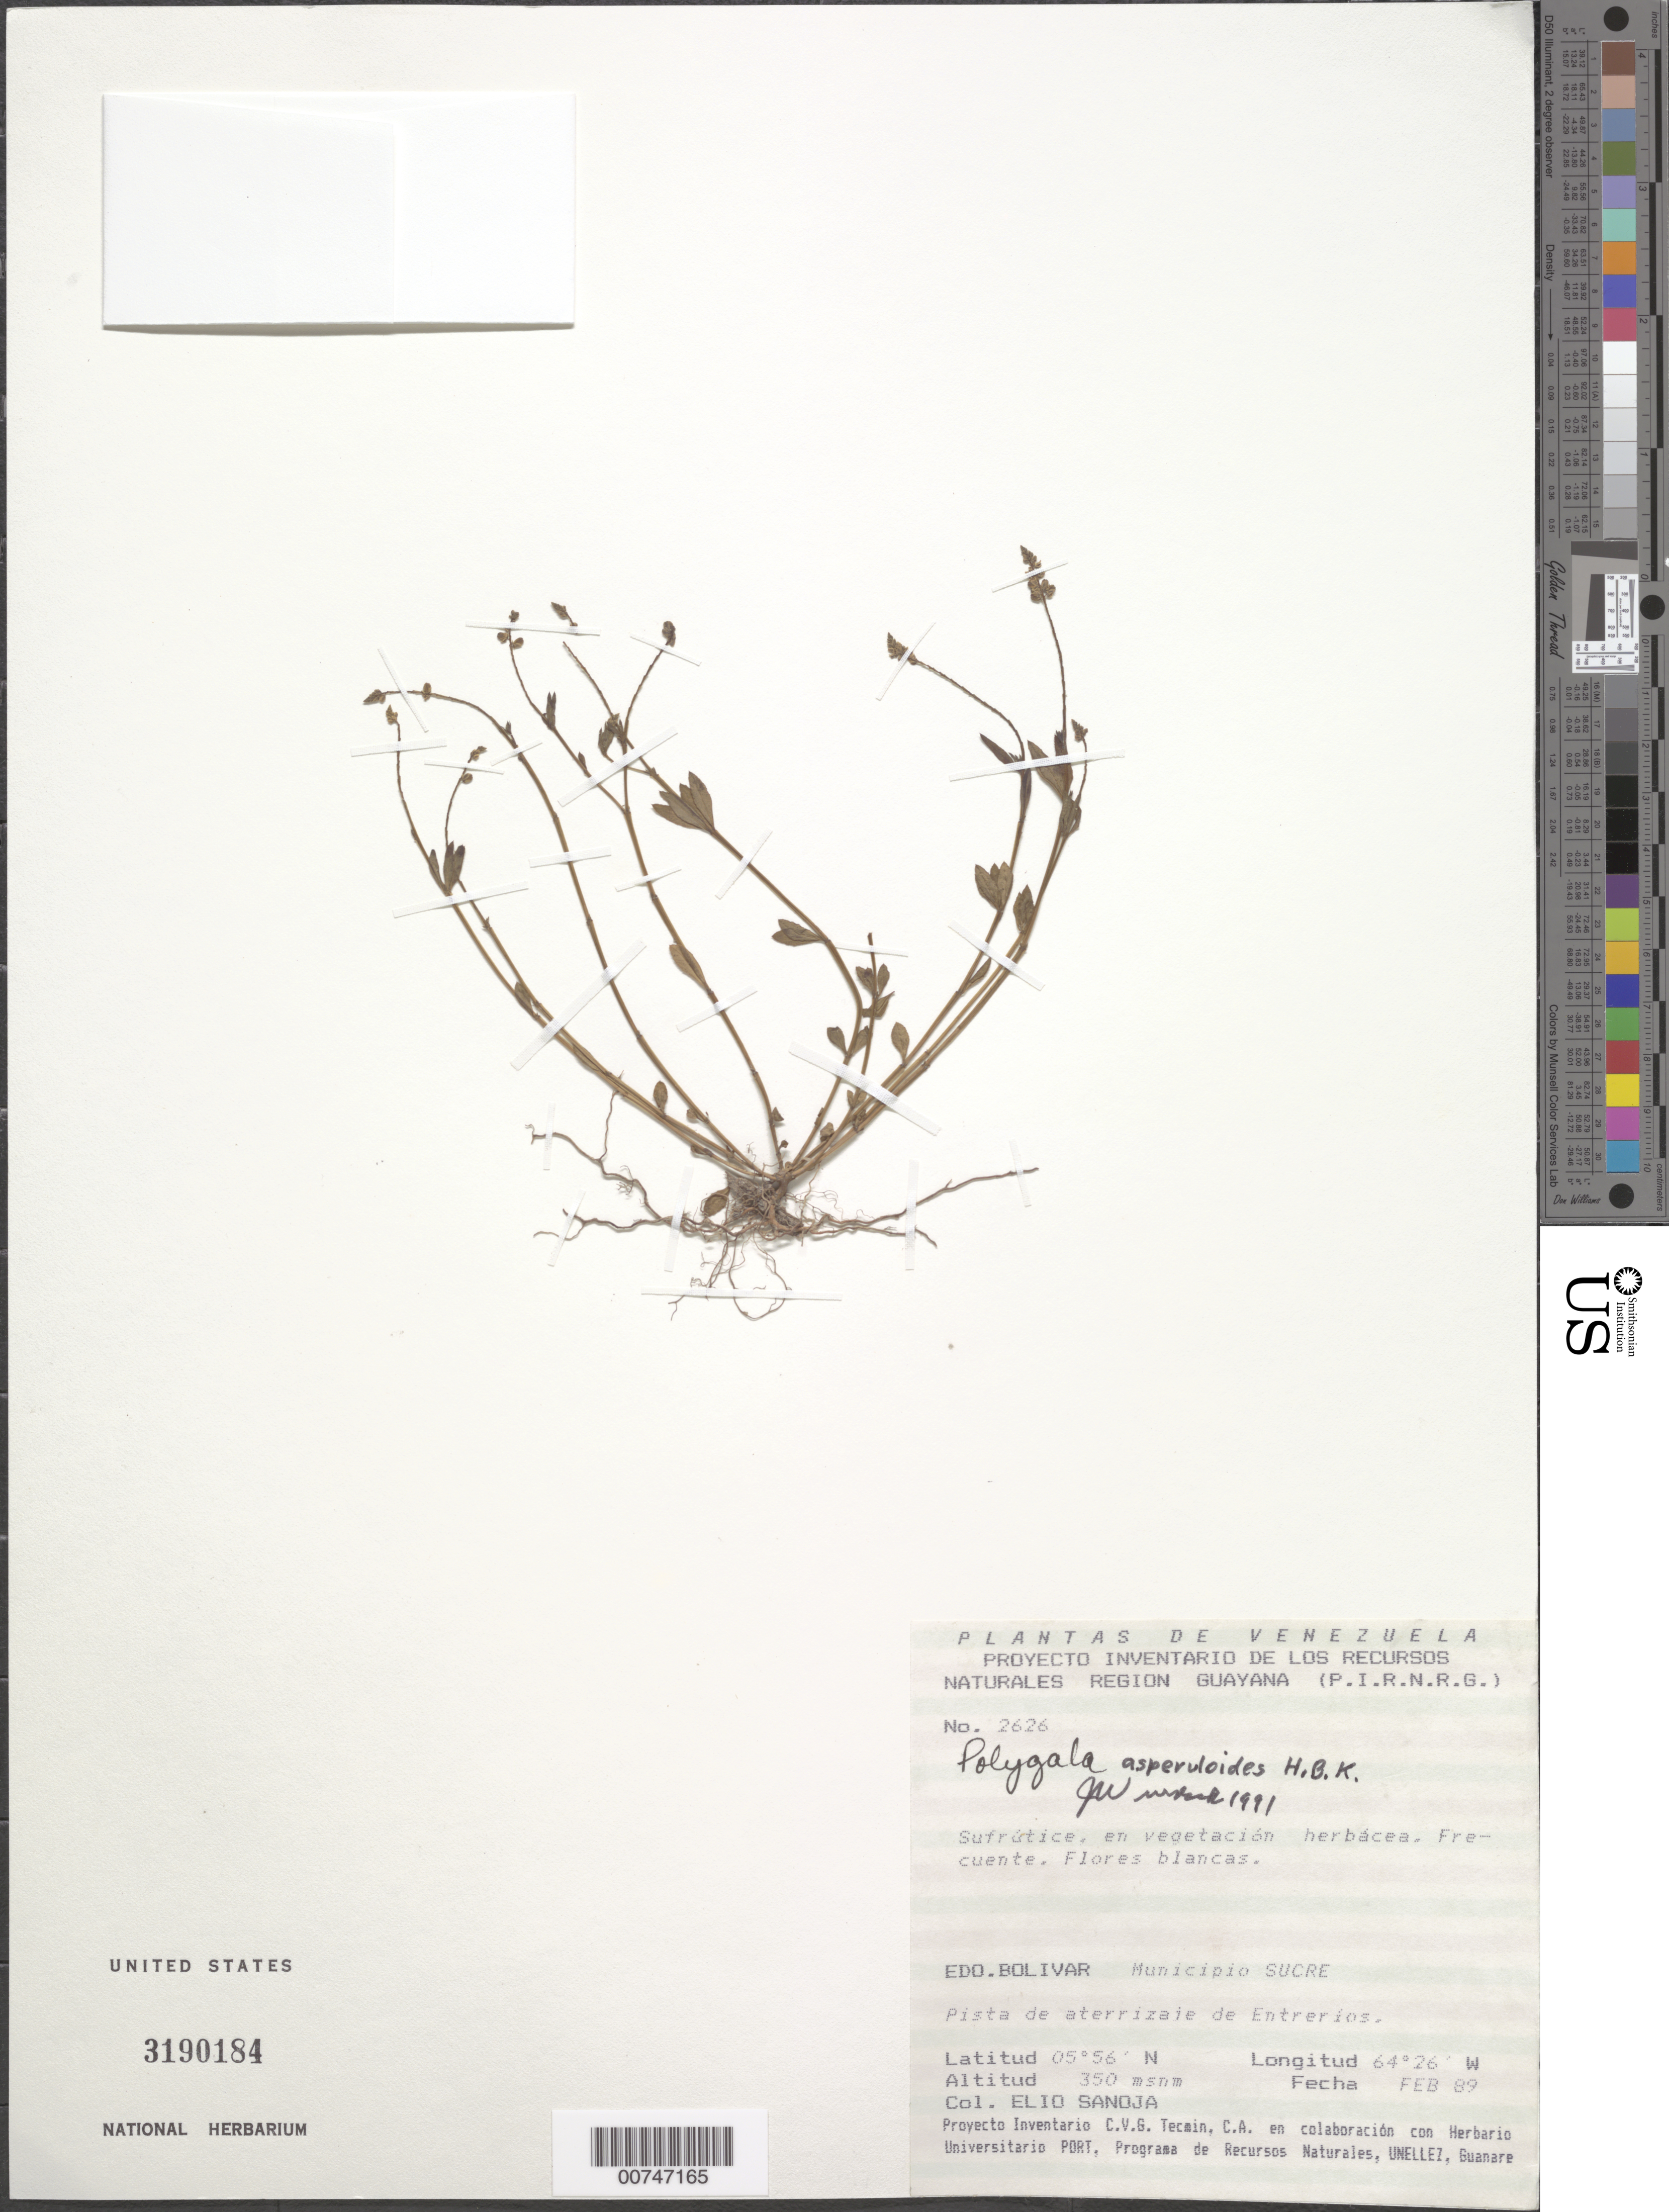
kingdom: Plantae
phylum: Tracheophyta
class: Magnoliopsida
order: Fabales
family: Polygalaceae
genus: Polygala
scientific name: Polygala asperuloides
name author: Kunth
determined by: Wurdack, John J., (US), US (UNITED STATES)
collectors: E. Sanoja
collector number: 2626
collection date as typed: Feb-89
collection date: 1989-02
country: Venezuela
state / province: Bolívar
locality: Mun. Sucre, pista de Entreríos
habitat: Herbaceous vegetation; along trail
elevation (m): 350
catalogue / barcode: US 3190184